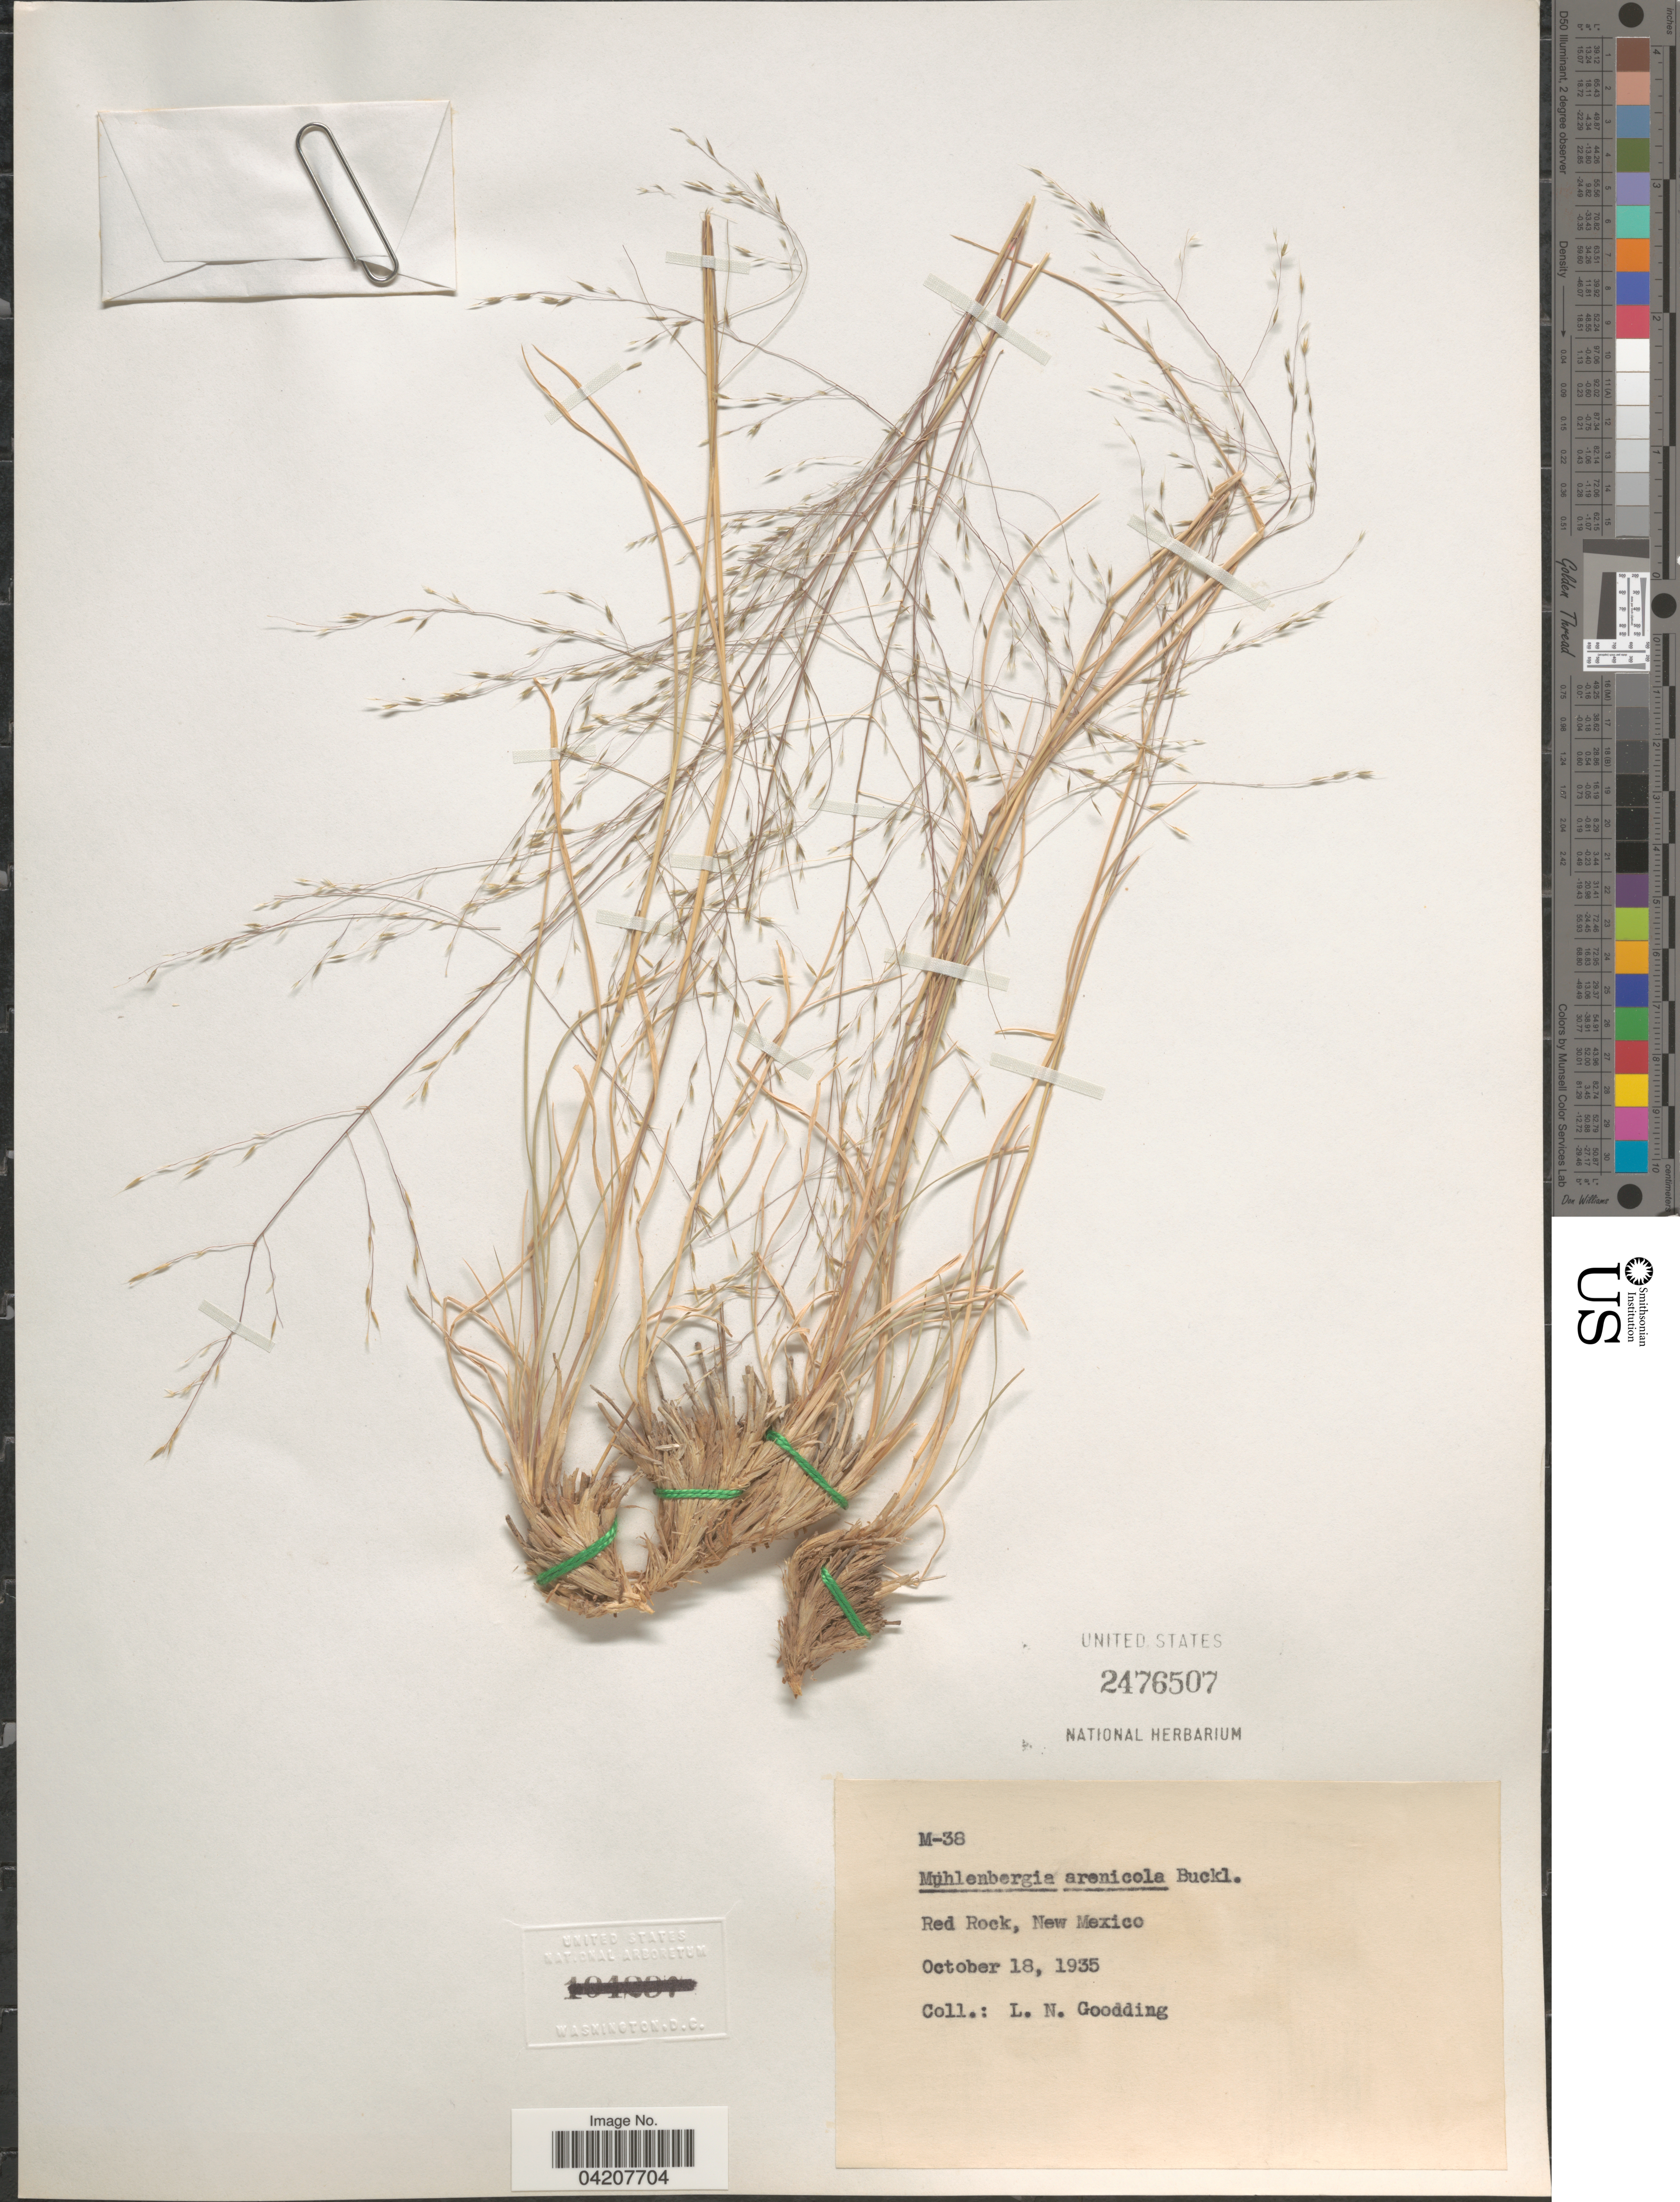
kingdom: Plantae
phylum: Tracheophyta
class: Liliopsida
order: Poales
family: Poaceae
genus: Muhlenbergia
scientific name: Muhlenbergia arenicola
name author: Buckley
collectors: L. N. Goodding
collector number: M-38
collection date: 1935-10-18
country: United States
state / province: New Mexico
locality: Red Rock.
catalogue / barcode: US 2476507